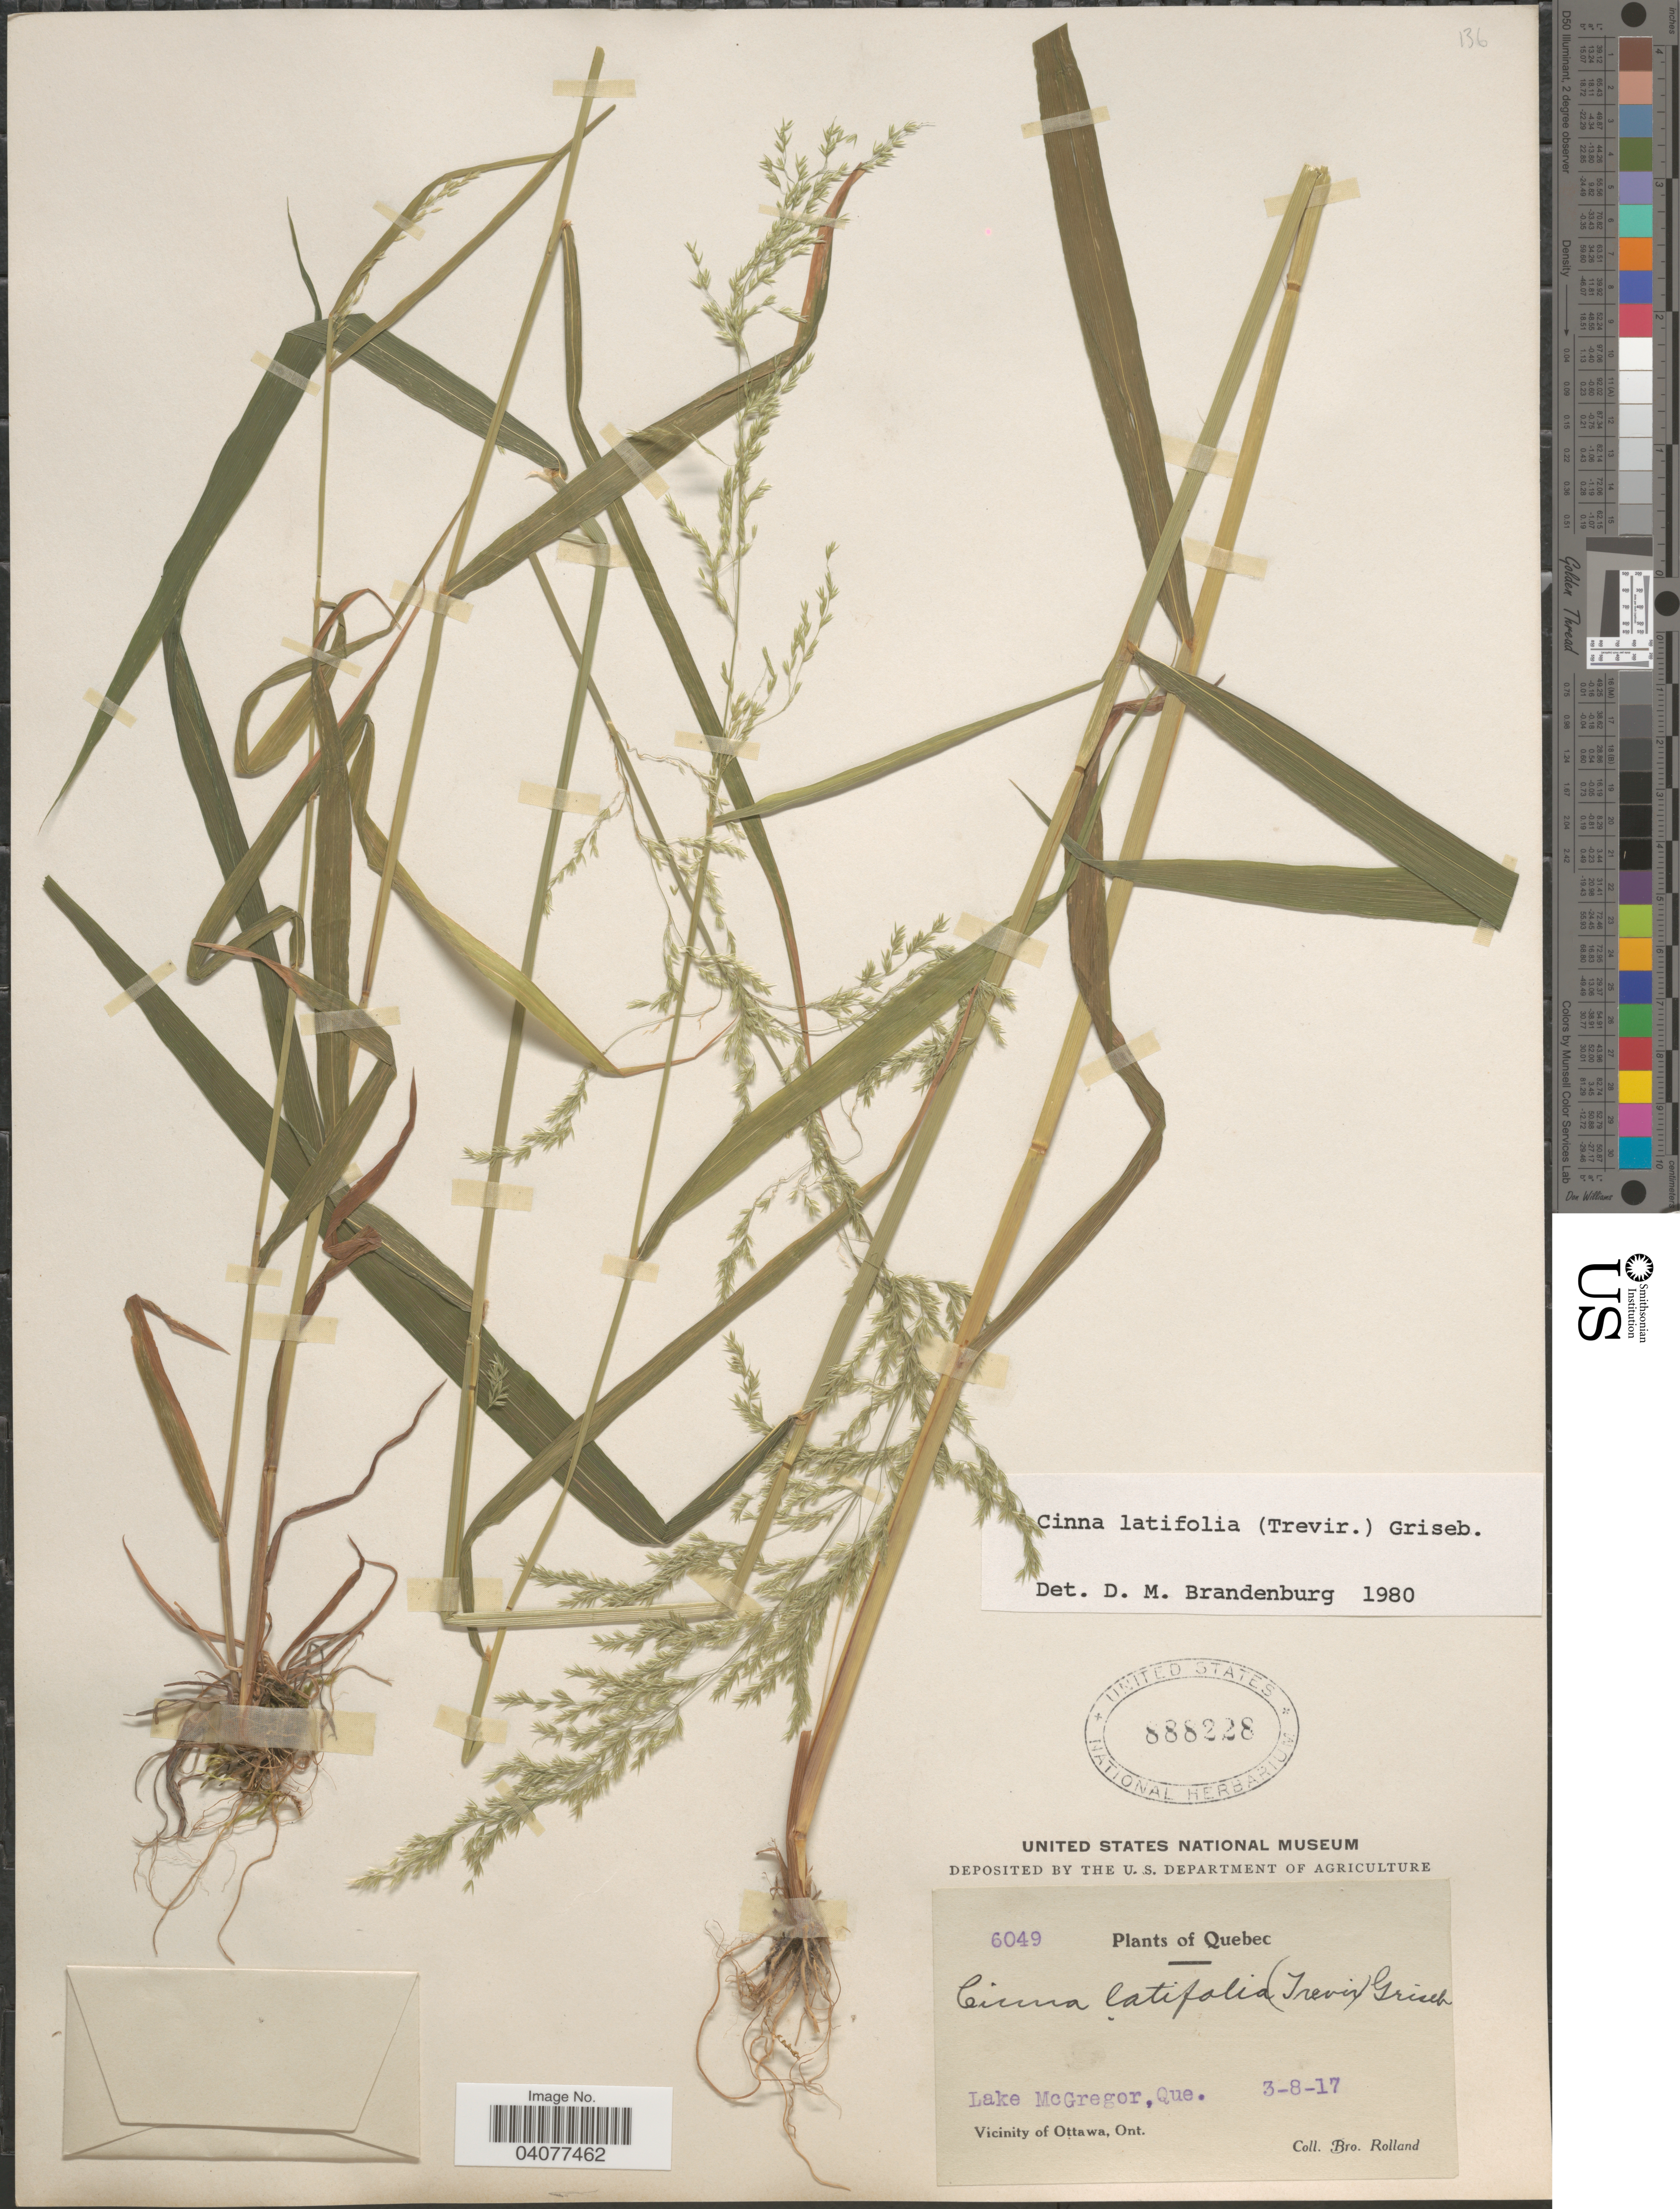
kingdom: Plantae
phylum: Tracheophyta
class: Liliopsida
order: Poales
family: Poaceae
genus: Cinna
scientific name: Cinna latifolia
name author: (Trevir. ex Goeppert) Griseb.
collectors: B. Rolland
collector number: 6049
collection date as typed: Transcribed d/m/y: 3/8/17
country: Canada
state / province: Quebec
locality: Lake McGregor. Vicinity of Ottawa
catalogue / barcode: US 888228